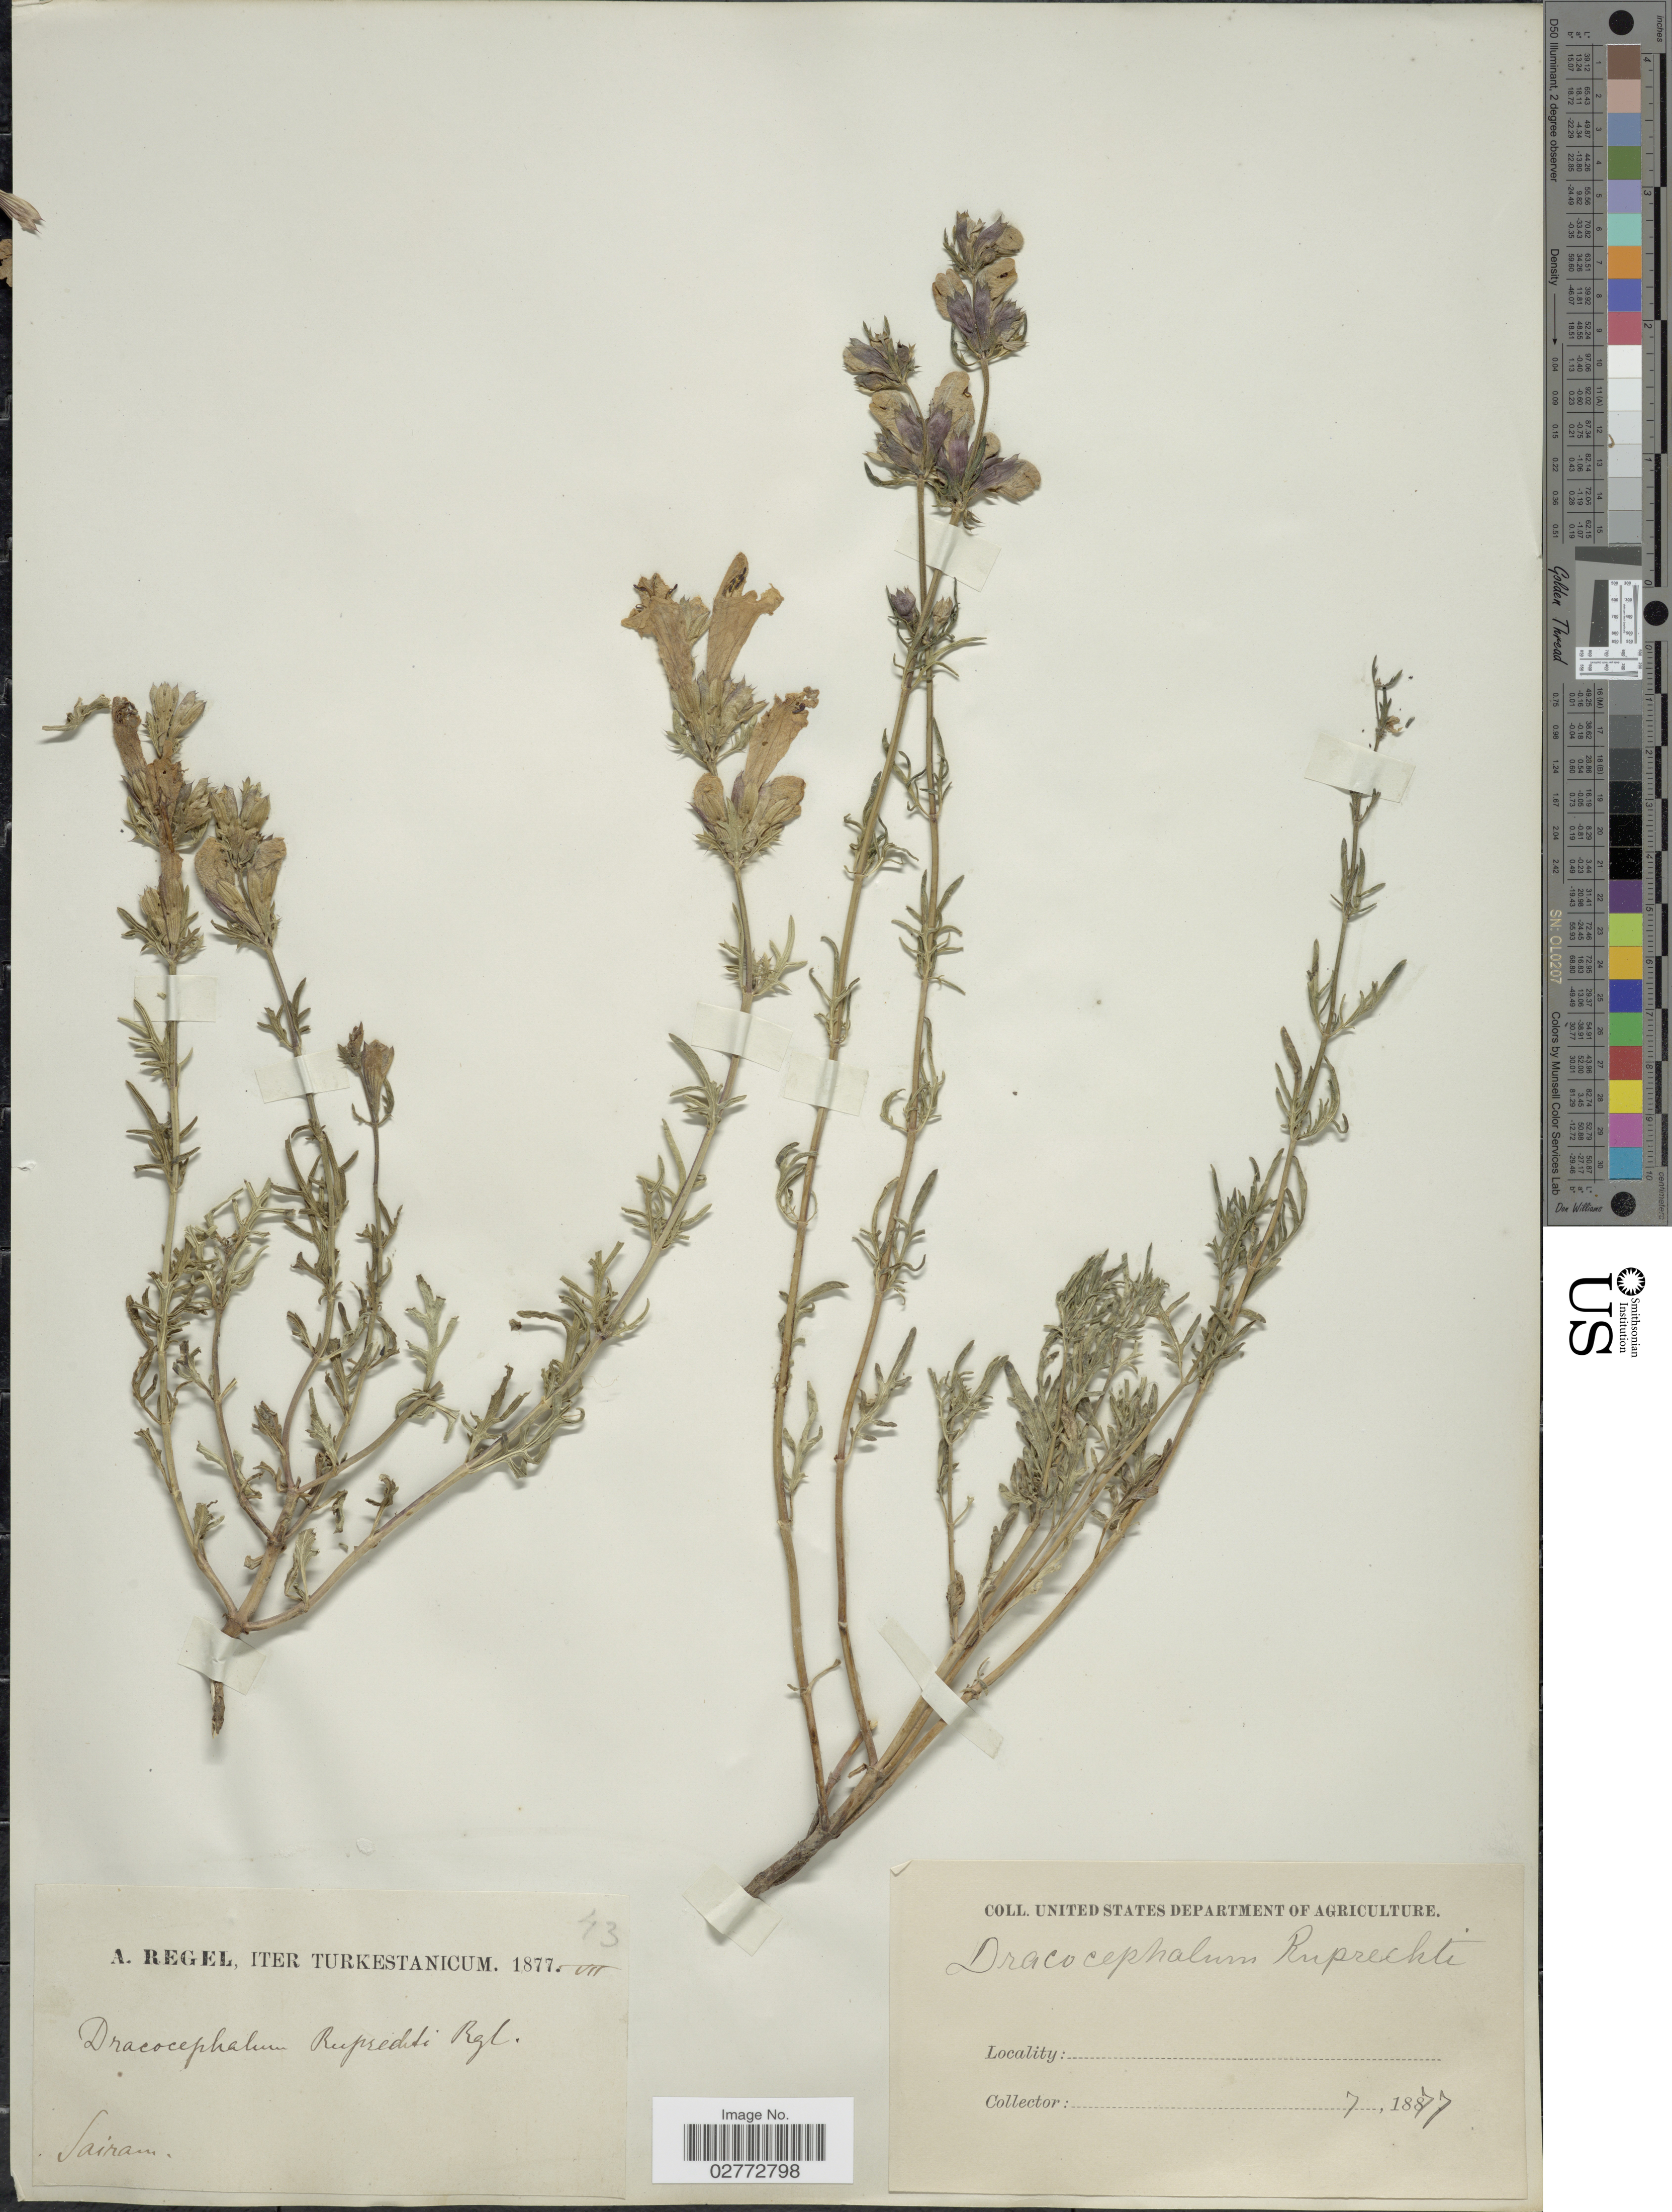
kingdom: Plantae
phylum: Tracheophyta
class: Magnoliopsida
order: Lamiales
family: Lamiaceae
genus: Dracocephalum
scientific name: Dracocephalum ruprechtii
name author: Regel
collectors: A. Regel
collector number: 43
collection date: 1877-07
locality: Iter Turkestanicum. Sairam.